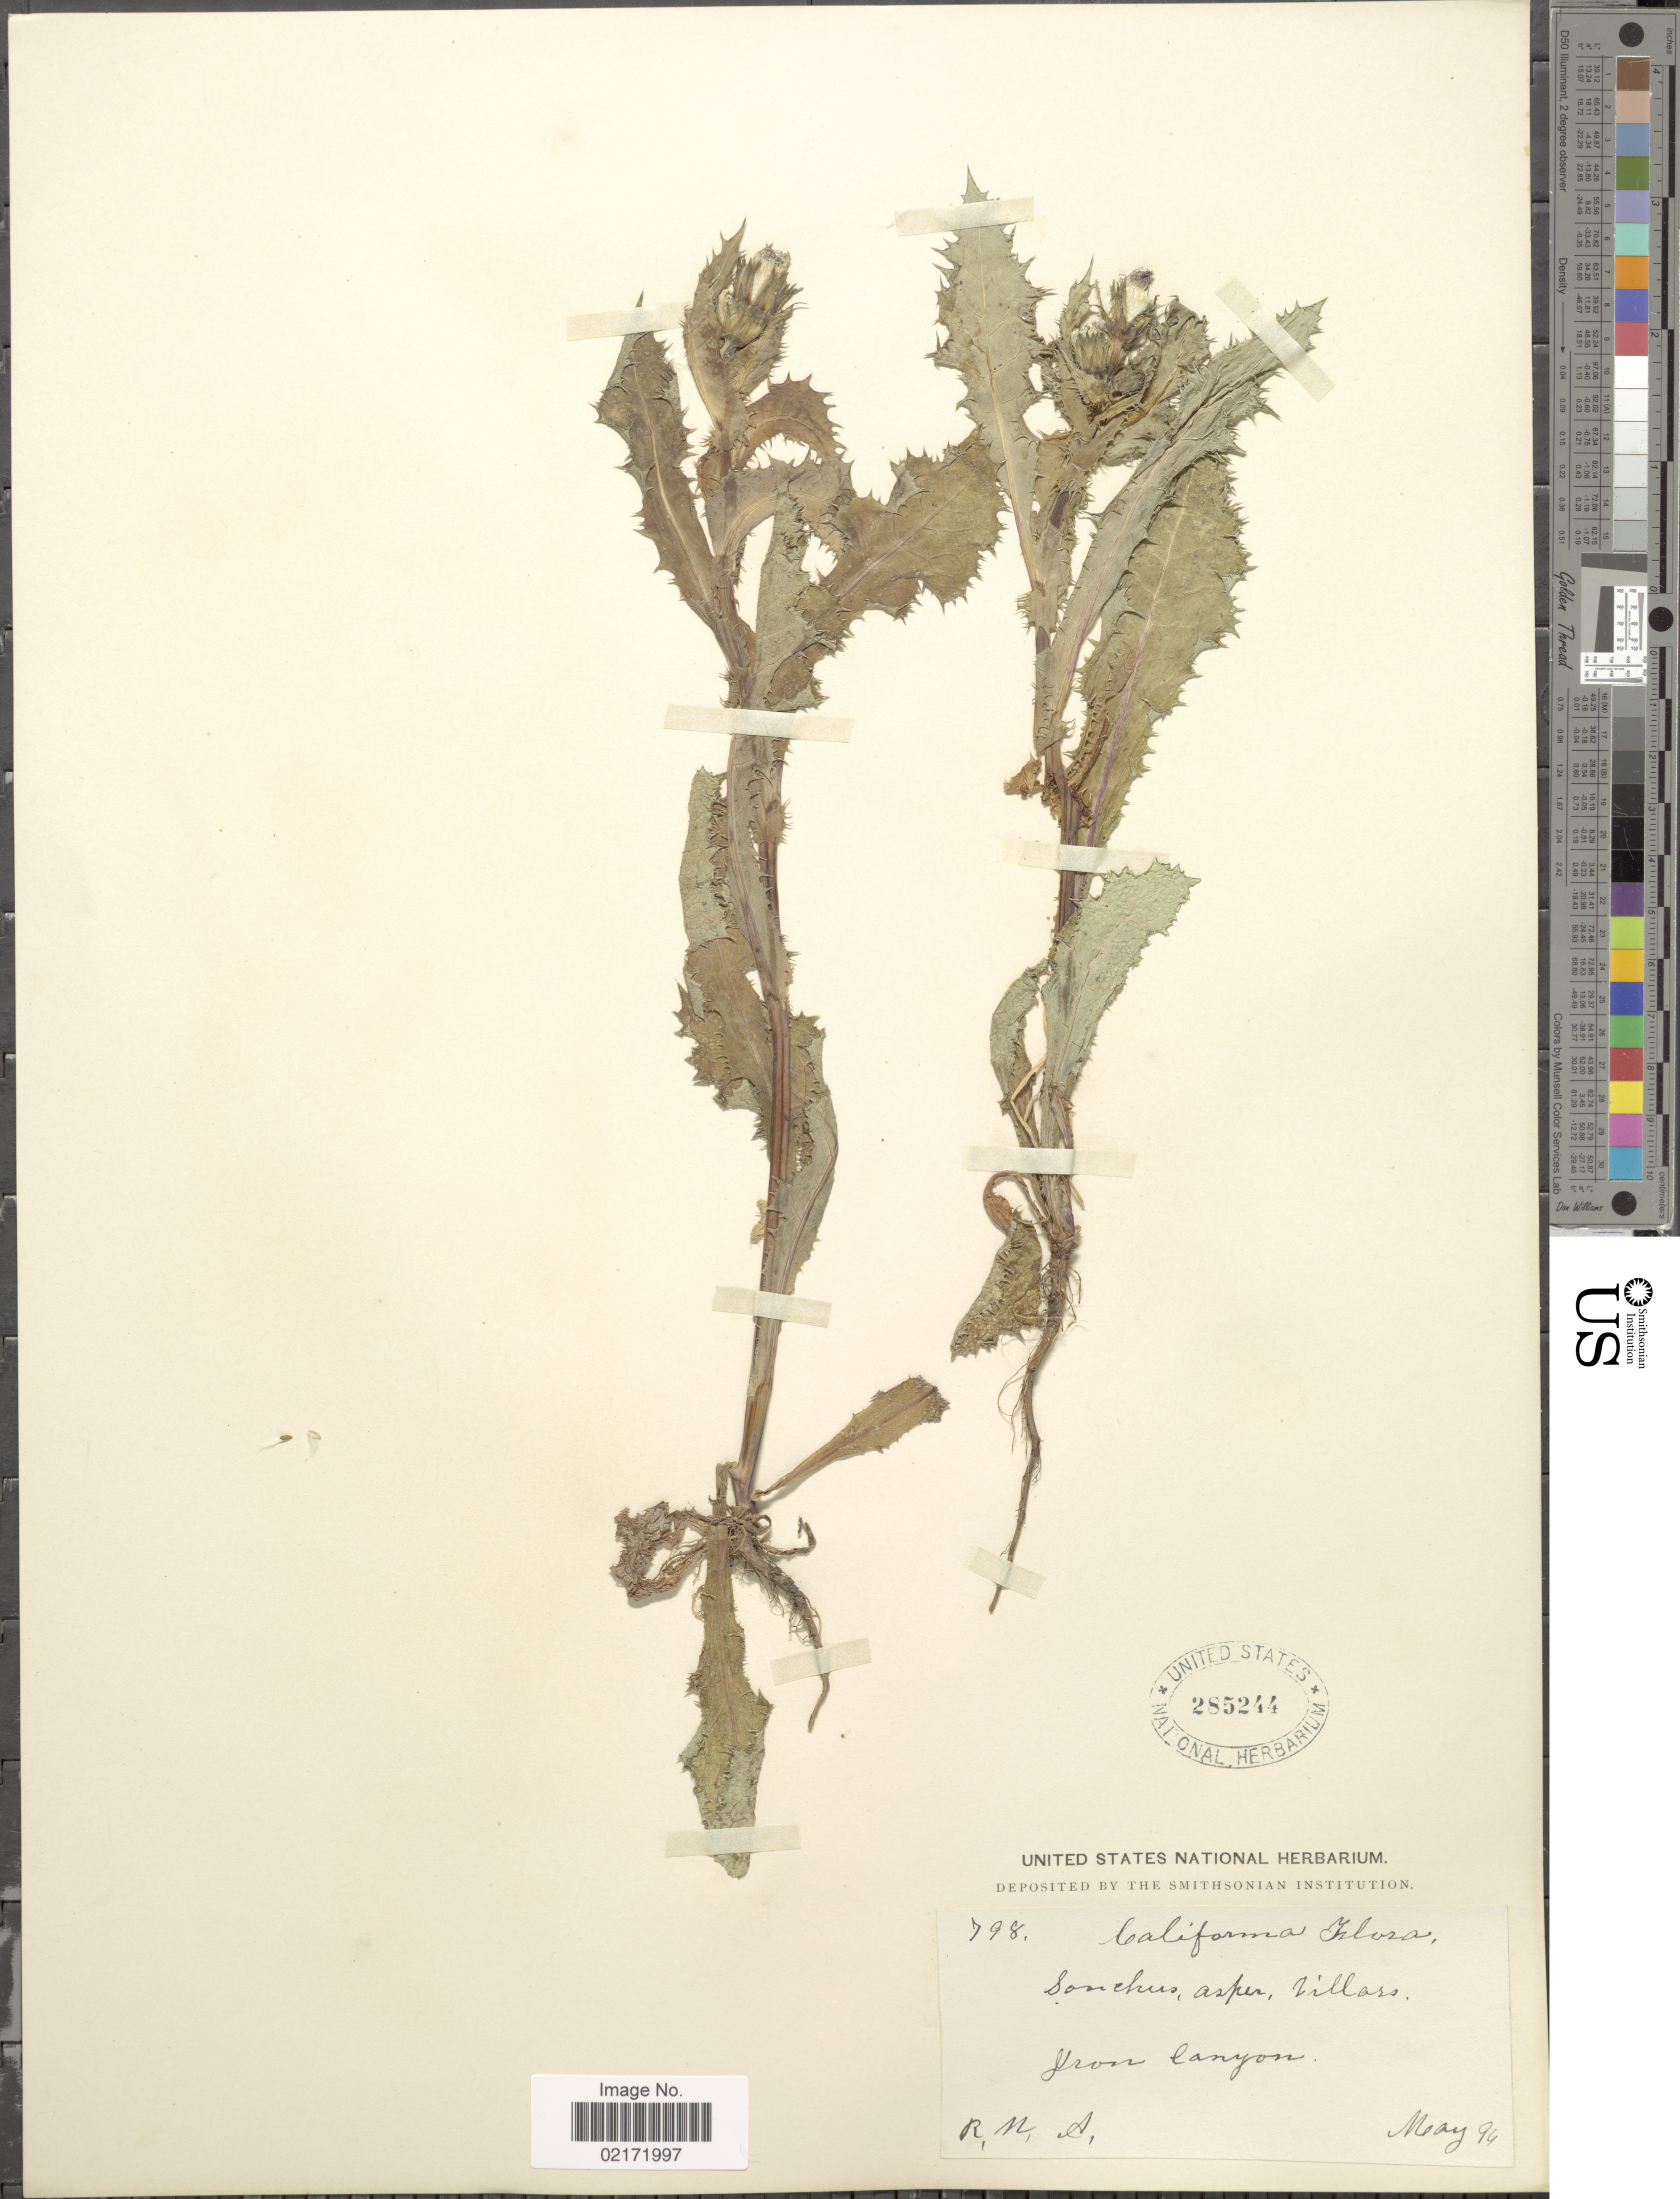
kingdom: Plantae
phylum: Tracheophyta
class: Magnoliopsida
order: Asterales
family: Asteraceae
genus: Sonchus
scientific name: Sonchus asper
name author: (L.) Hill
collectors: R. M. A.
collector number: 798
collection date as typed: Transcribed d/m/y: /5/94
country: United States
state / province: California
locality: Iron Canyon.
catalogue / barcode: US 285244